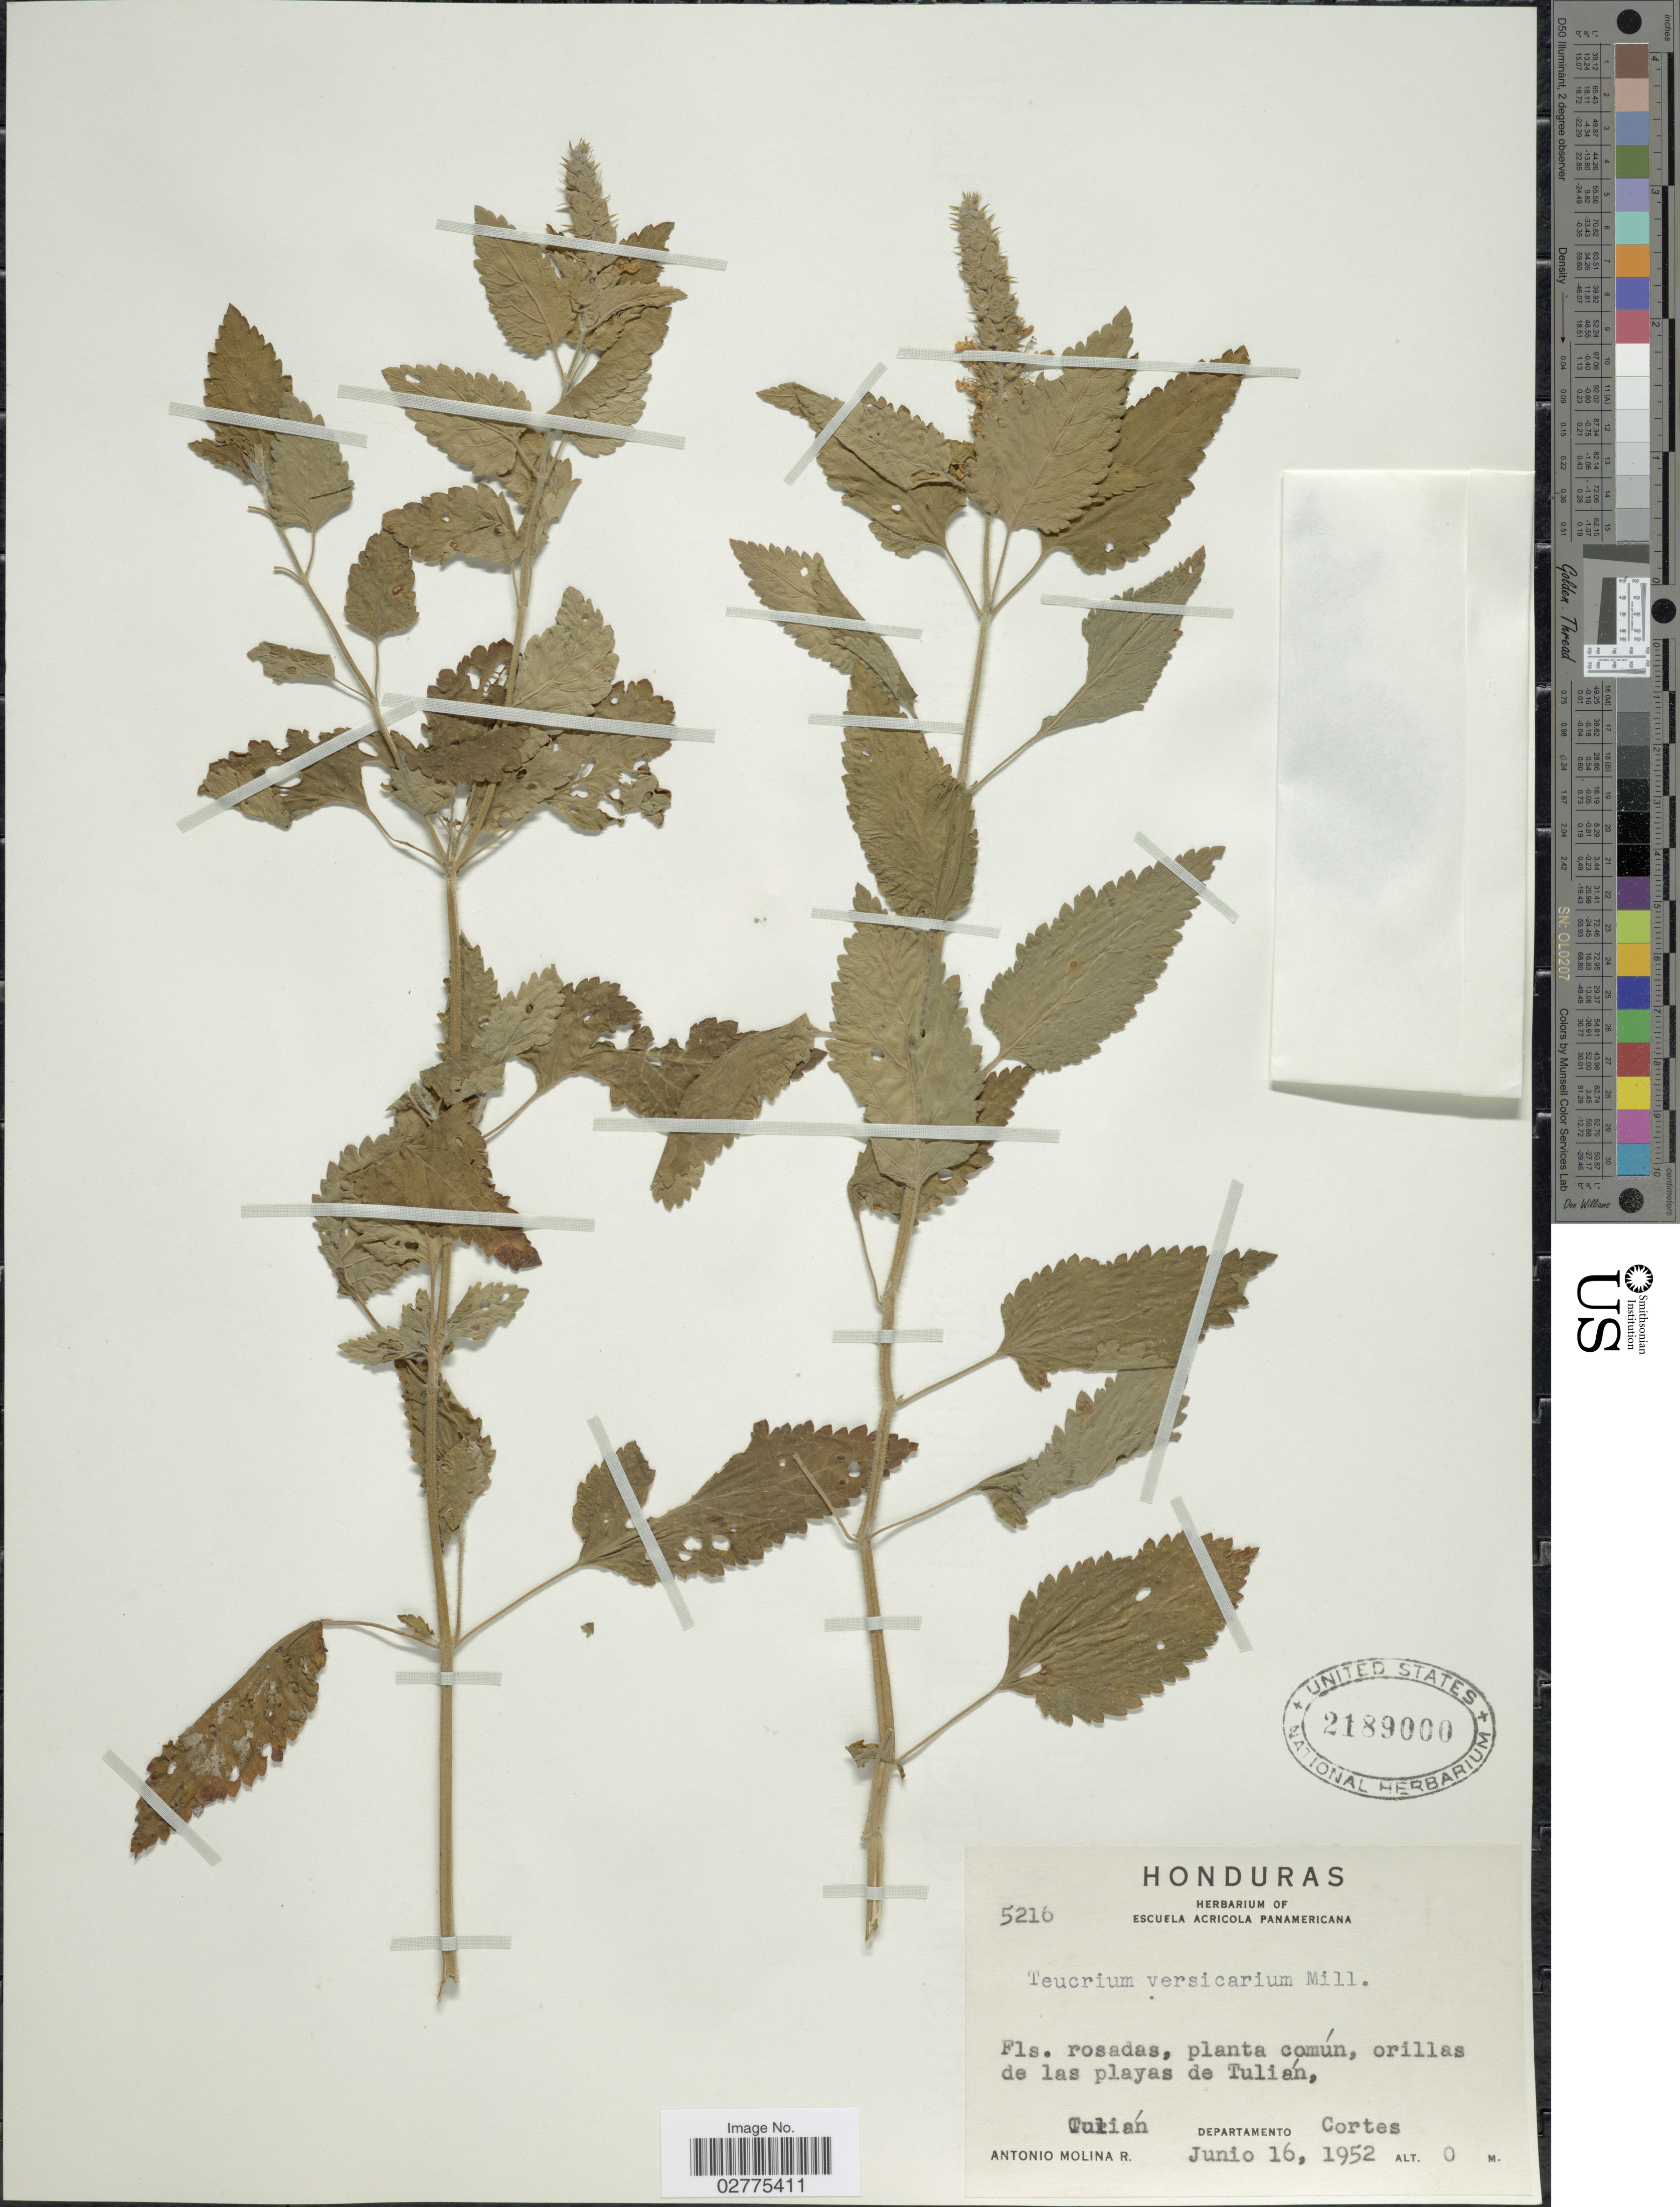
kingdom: Plantae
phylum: Tracheophyta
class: Magnoliopsida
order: Lamiales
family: Lamiaceae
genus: Teucrium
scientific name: Teucrium vesicarium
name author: Mill.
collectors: A. Molina R.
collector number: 5216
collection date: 1952-06-16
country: Honduras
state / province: Cortés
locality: Orillas de las playas de Tulián, Culián, Departamento Cortes.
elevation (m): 0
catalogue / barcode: US 2189000